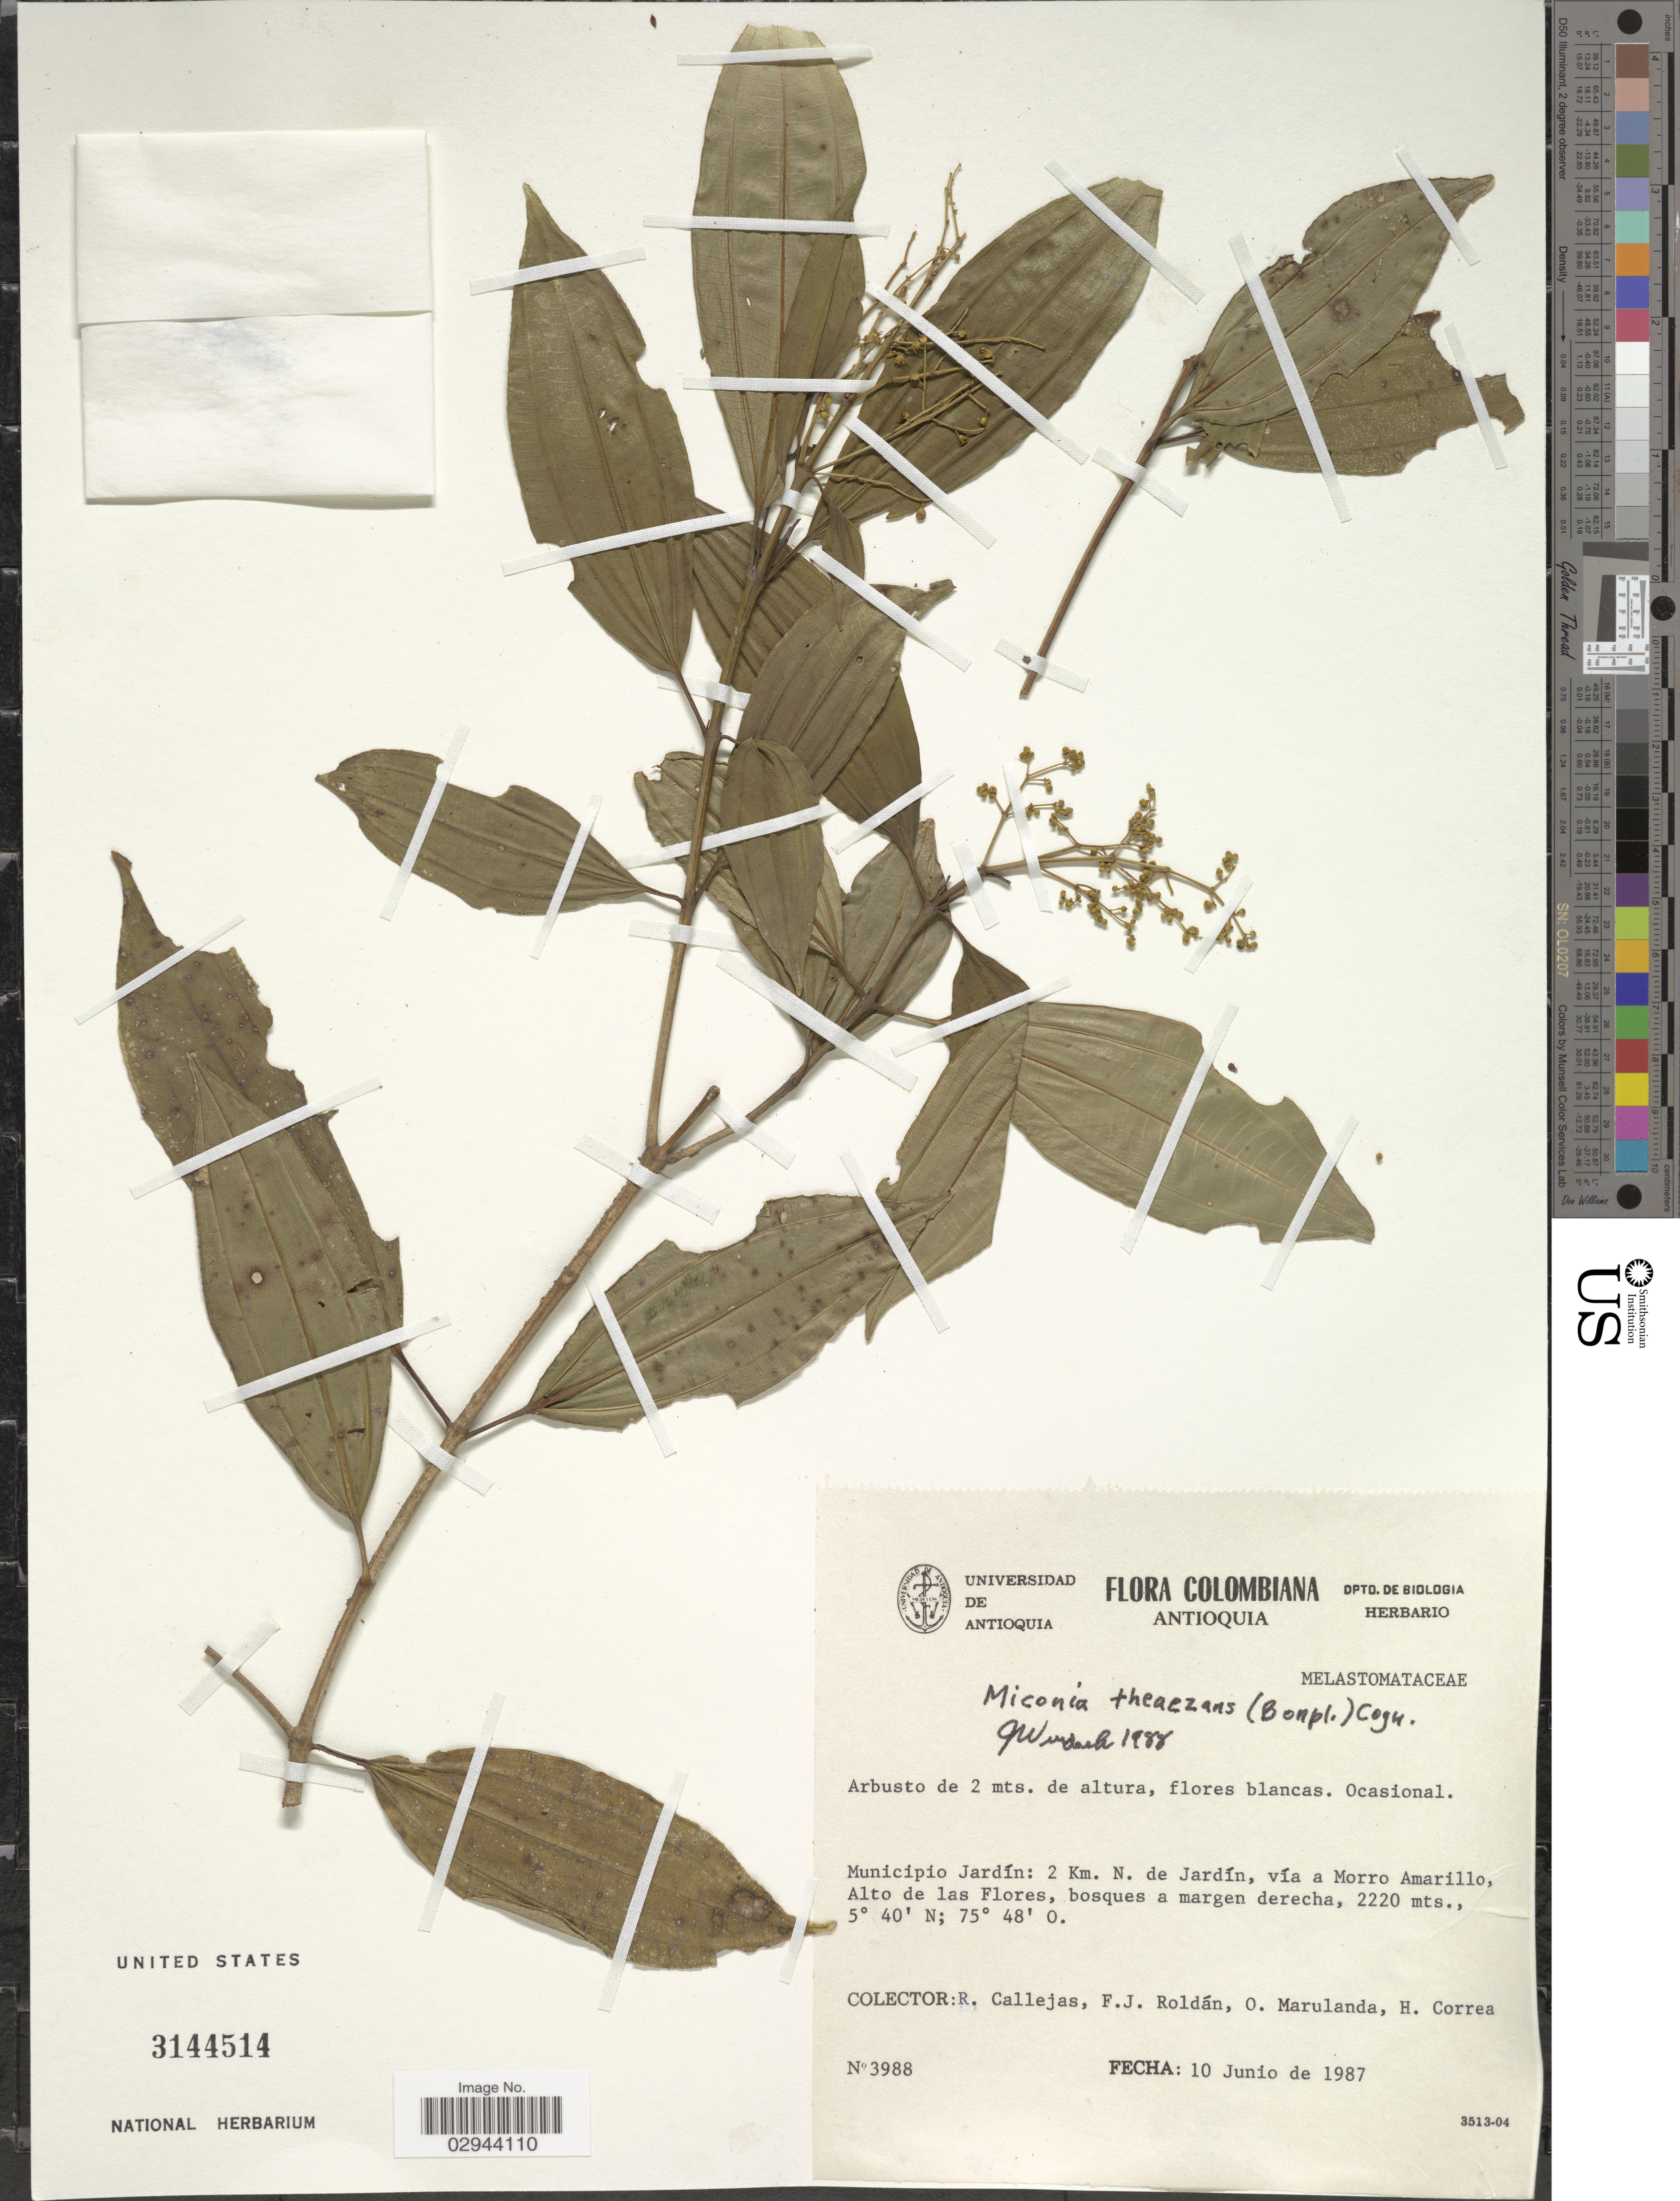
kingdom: Plantae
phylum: Tracheophyta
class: Magnoliopsida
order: Myrtales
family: Melastomataceae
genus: Miconia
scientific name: Miconia theizans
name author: (Bonpl.) Cogn.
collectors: R. Callejas, F. J. Roldán, O. Marulanda & H. Correa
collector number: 3988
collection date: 1987-06-10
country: Colombia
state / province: Antioquia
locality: Municipio Jardín, 2 Km. N. de Jardín, vía a Morro Amarillo, Alto de las Flores.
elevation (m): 2220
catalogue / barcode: US 3144514